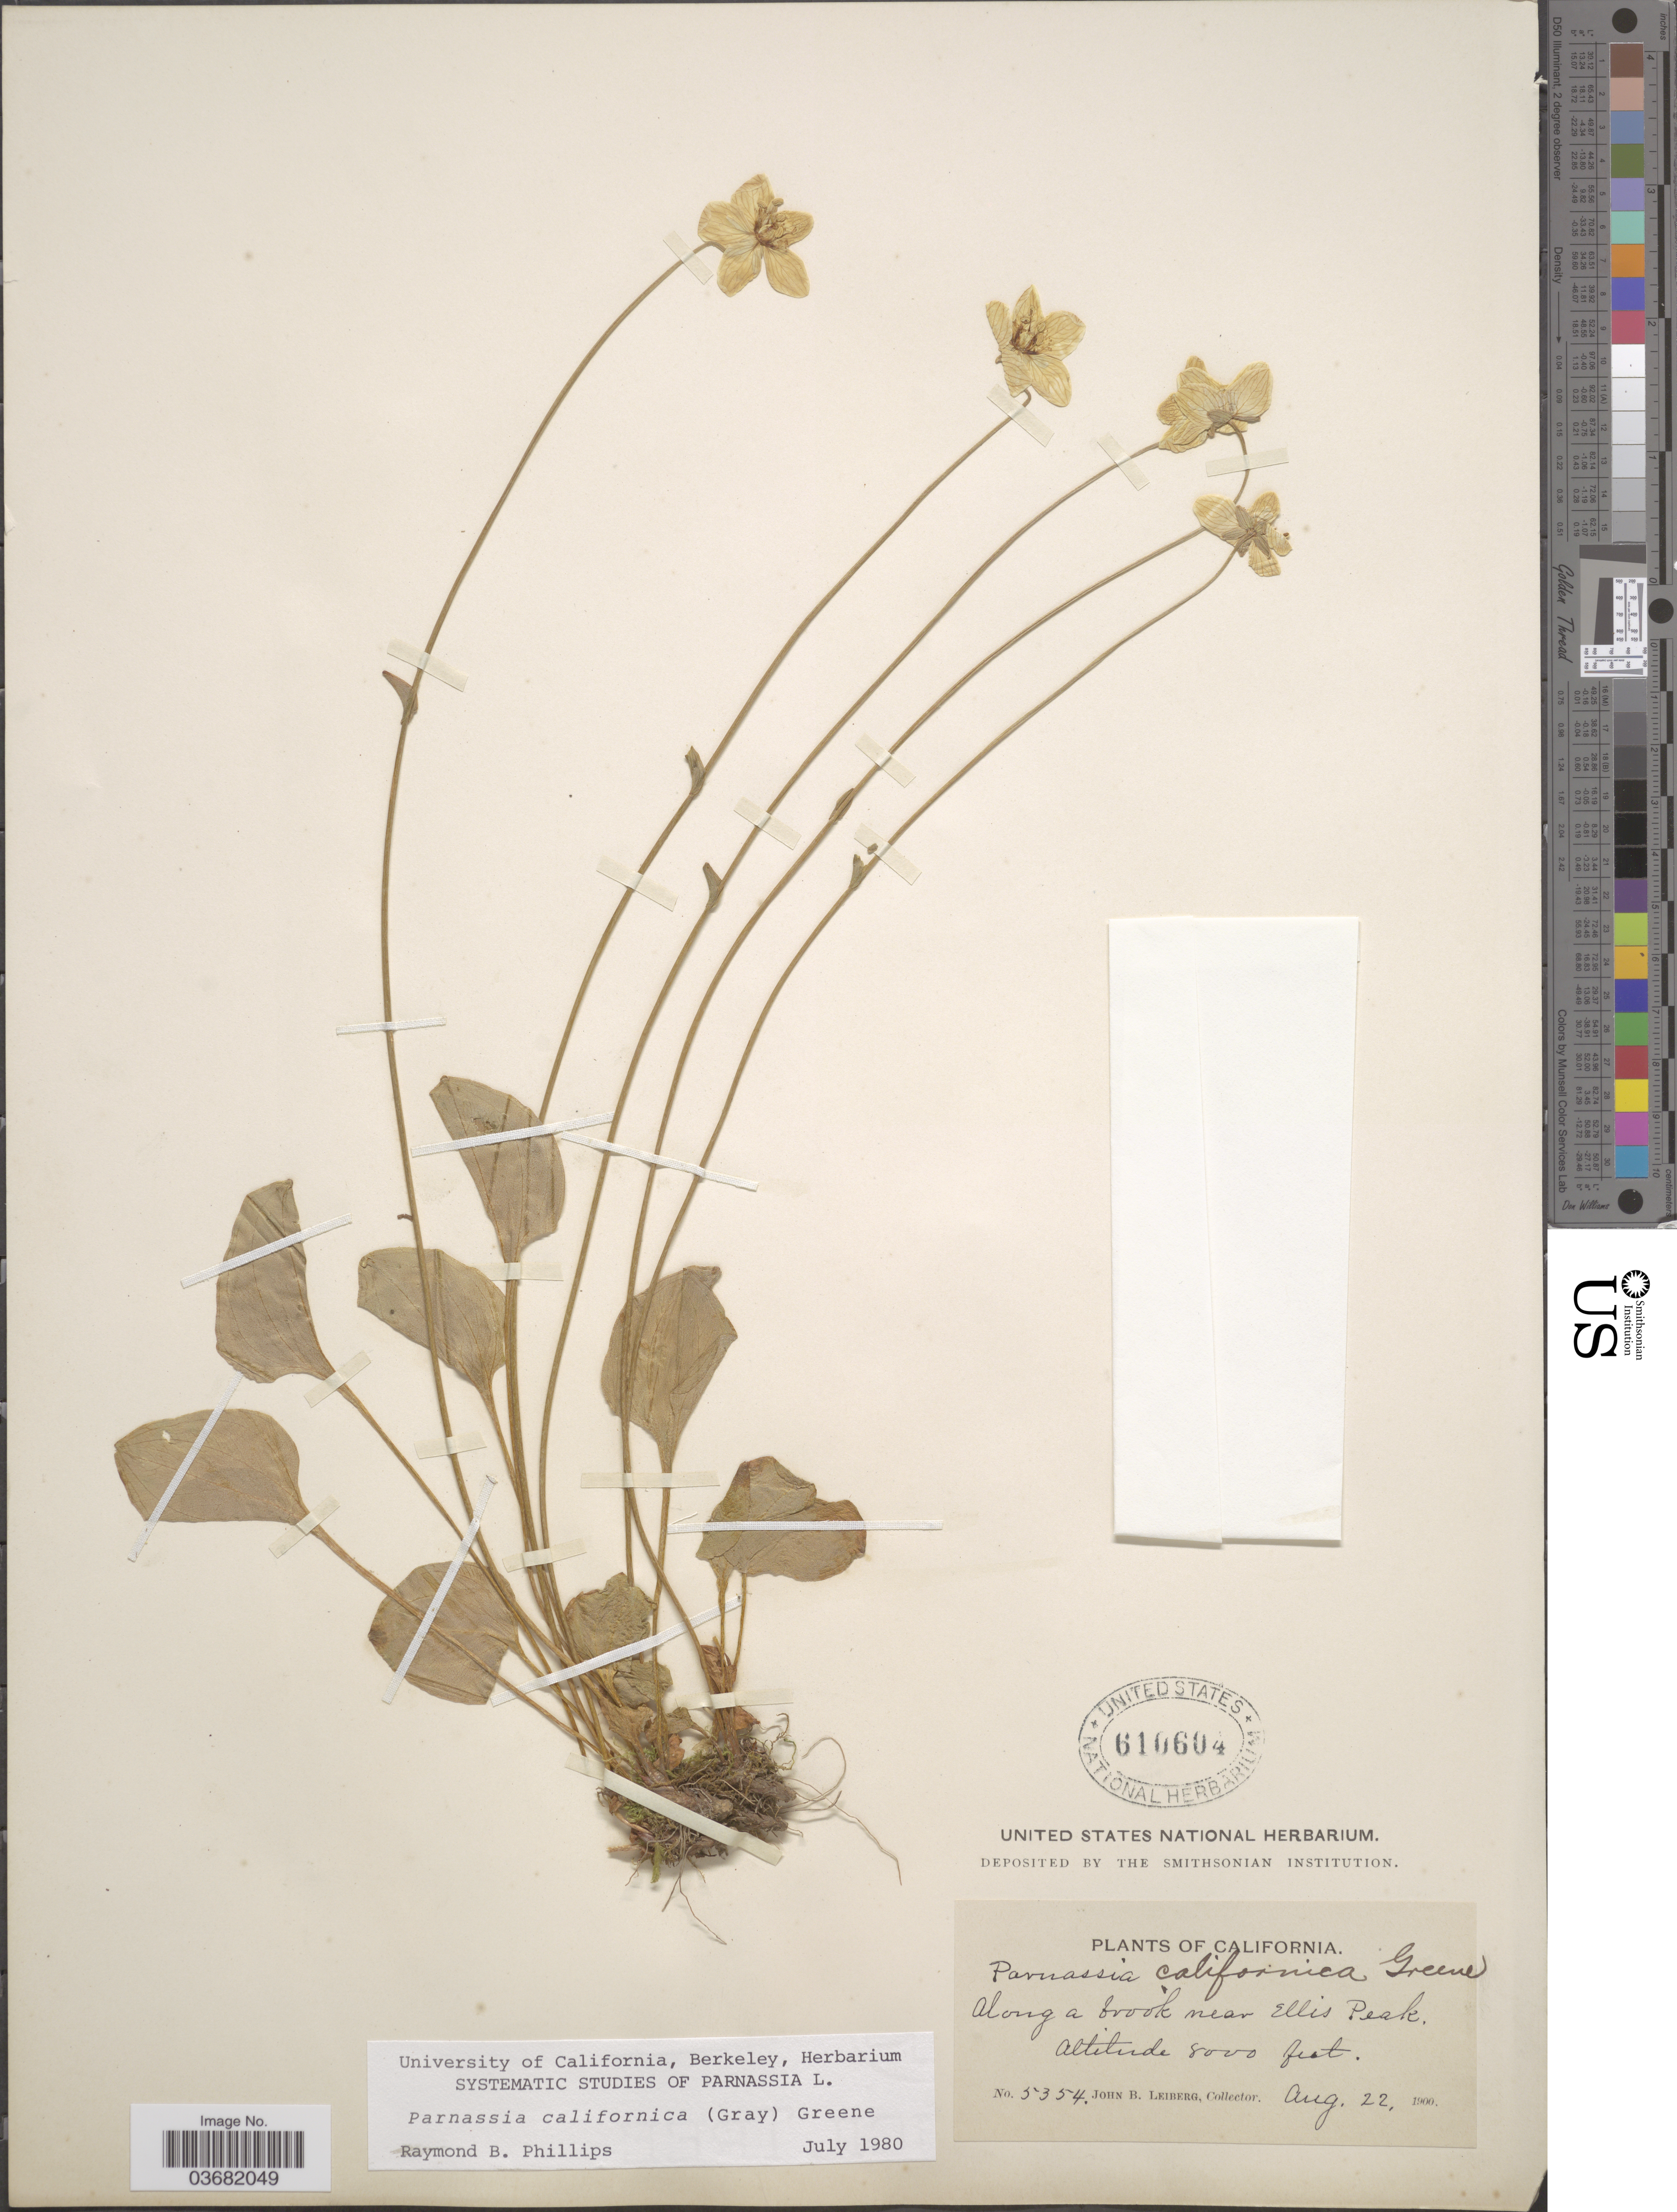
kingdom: Plantae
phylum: Tracheophyta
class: Magnoliopsida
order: Celastrales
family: Parnassiaceae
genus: Parnassia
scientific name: Parnassia californica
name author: (A. Gray) Greene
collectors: J. B. Leiberg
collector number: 5354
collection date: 1900-08-22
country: United States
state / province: California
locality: Along a brook near Ellis Peak.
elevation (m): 2438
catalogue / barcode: US 610604